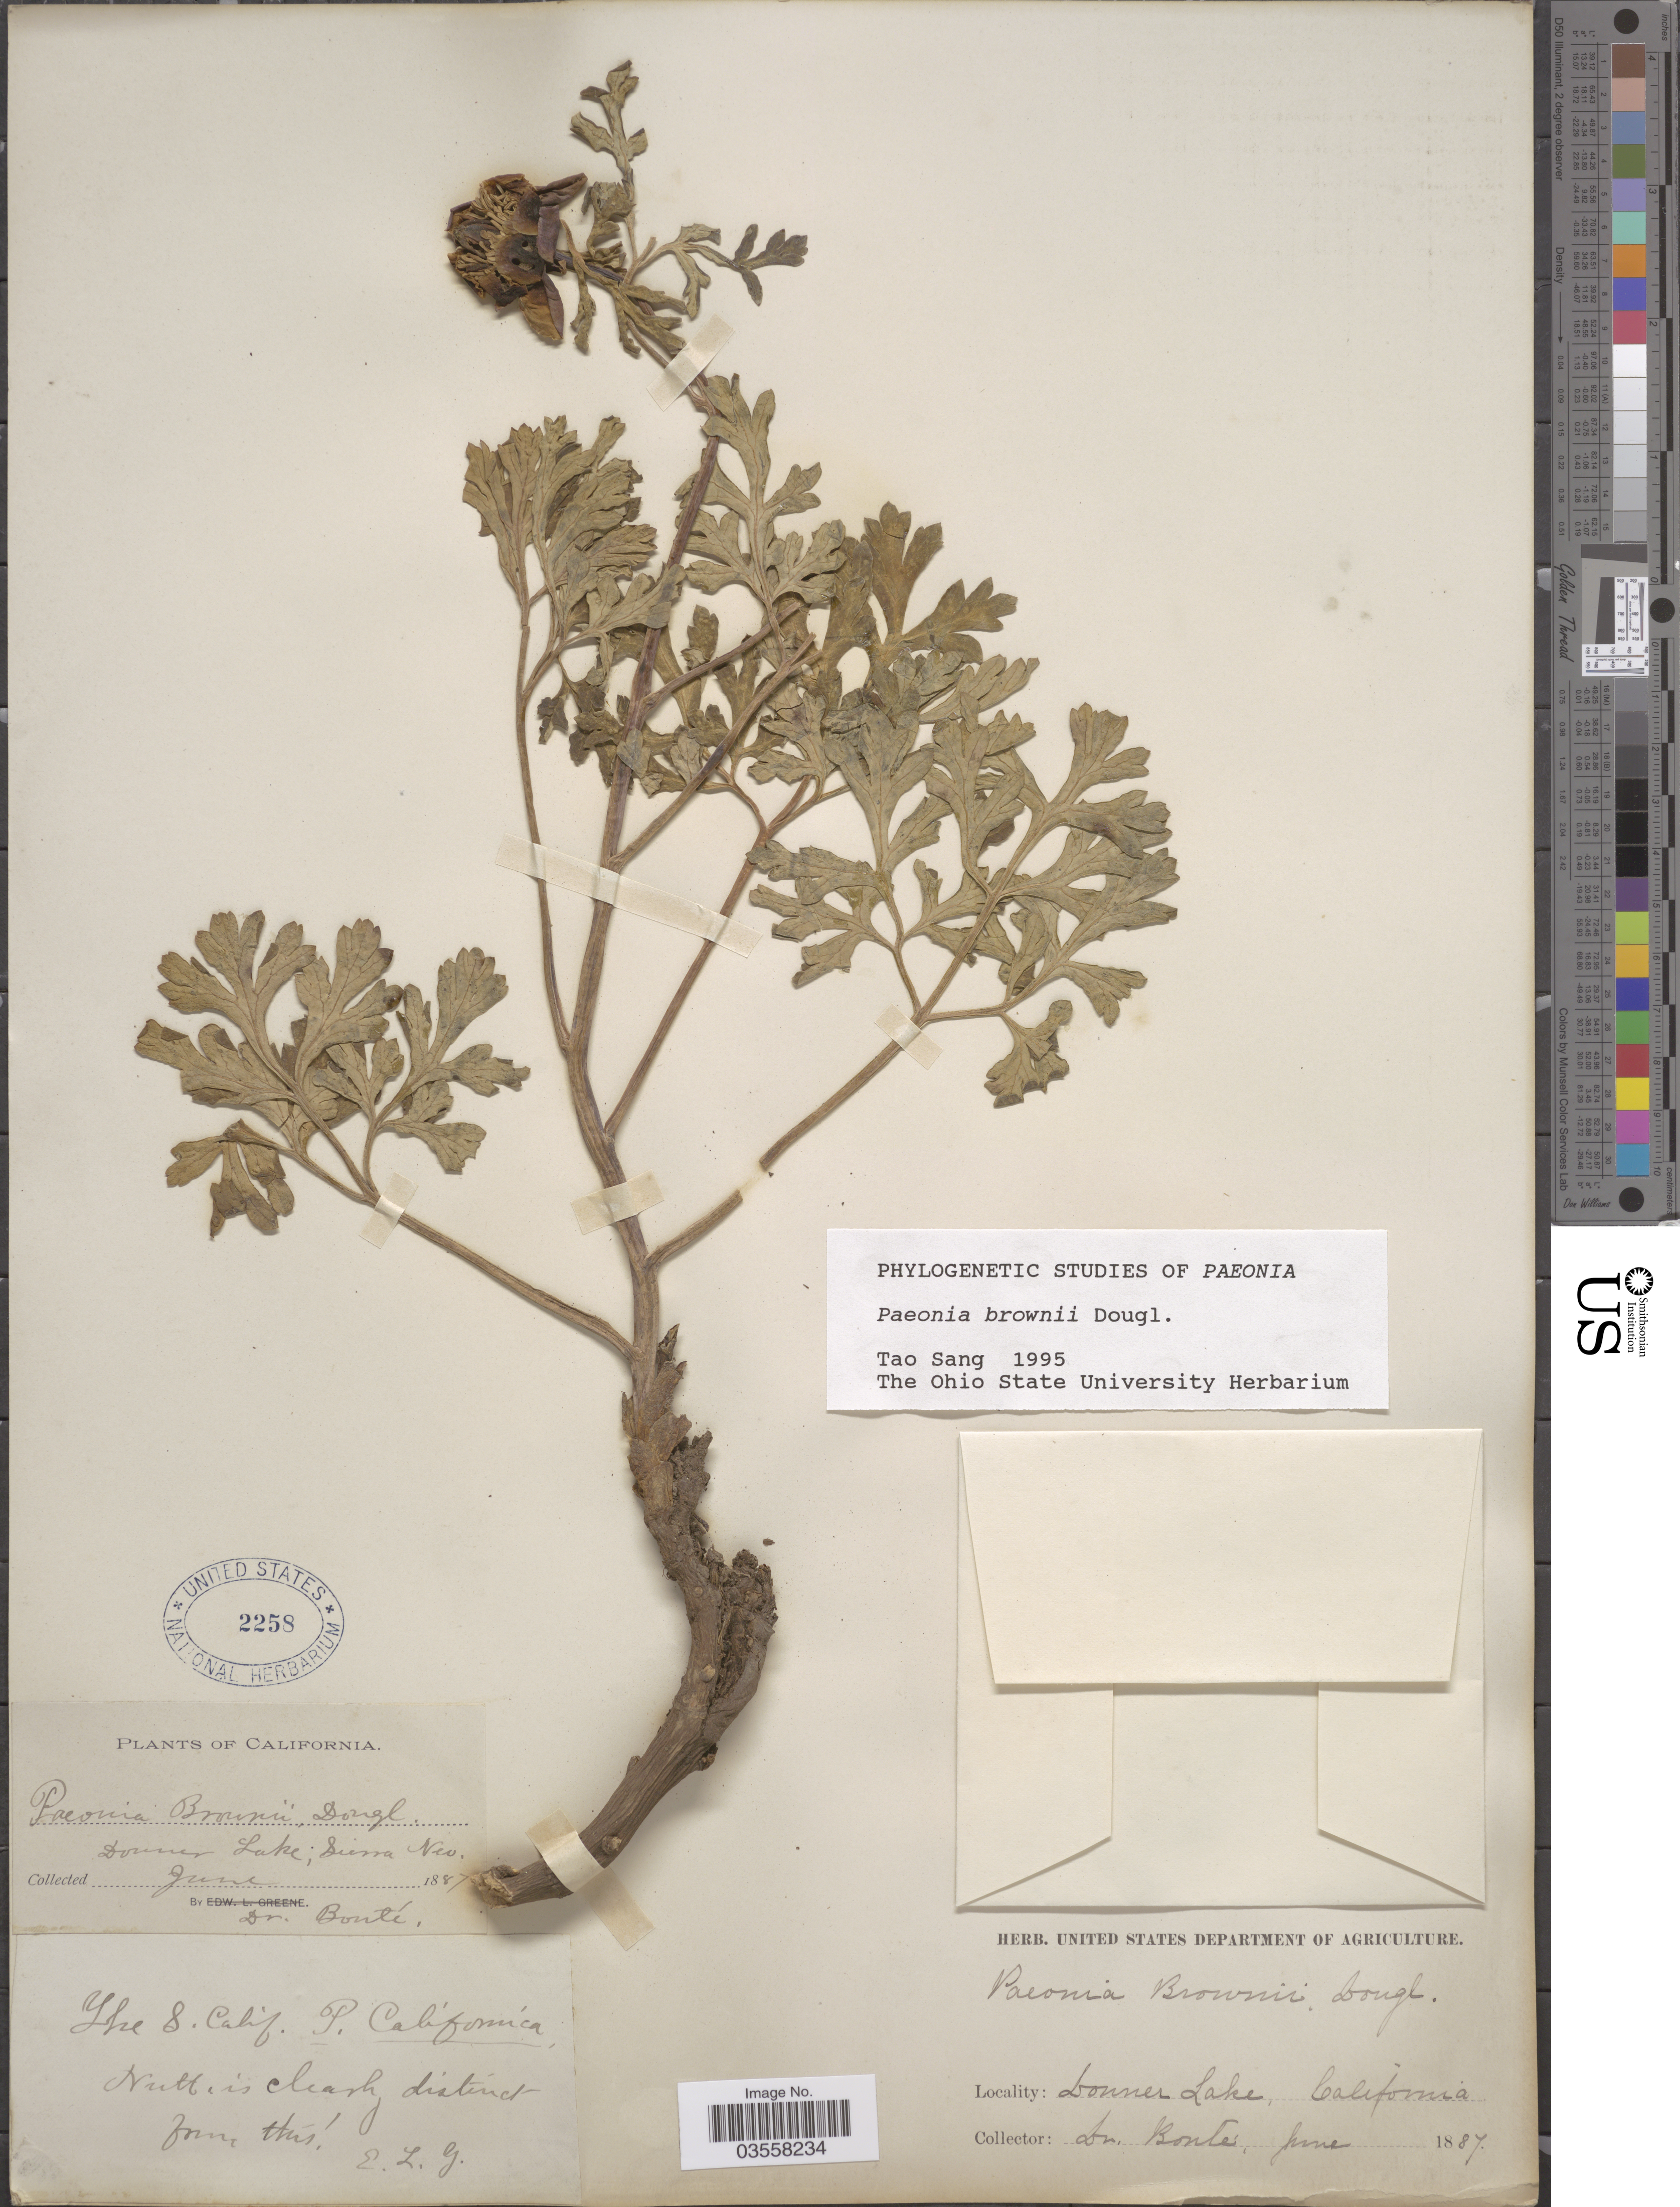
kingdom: Plantae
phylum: Tracheophyta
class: Magnoliopsida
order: Saxifragales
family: Paeoniaceae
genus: Paeonia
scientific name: Paeonia brownii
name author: Douglas ex Hook.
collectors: Bonte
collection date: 1887-06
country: United States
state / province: California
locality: Donner Lake, Sierra Nev.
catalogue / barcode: US 2258